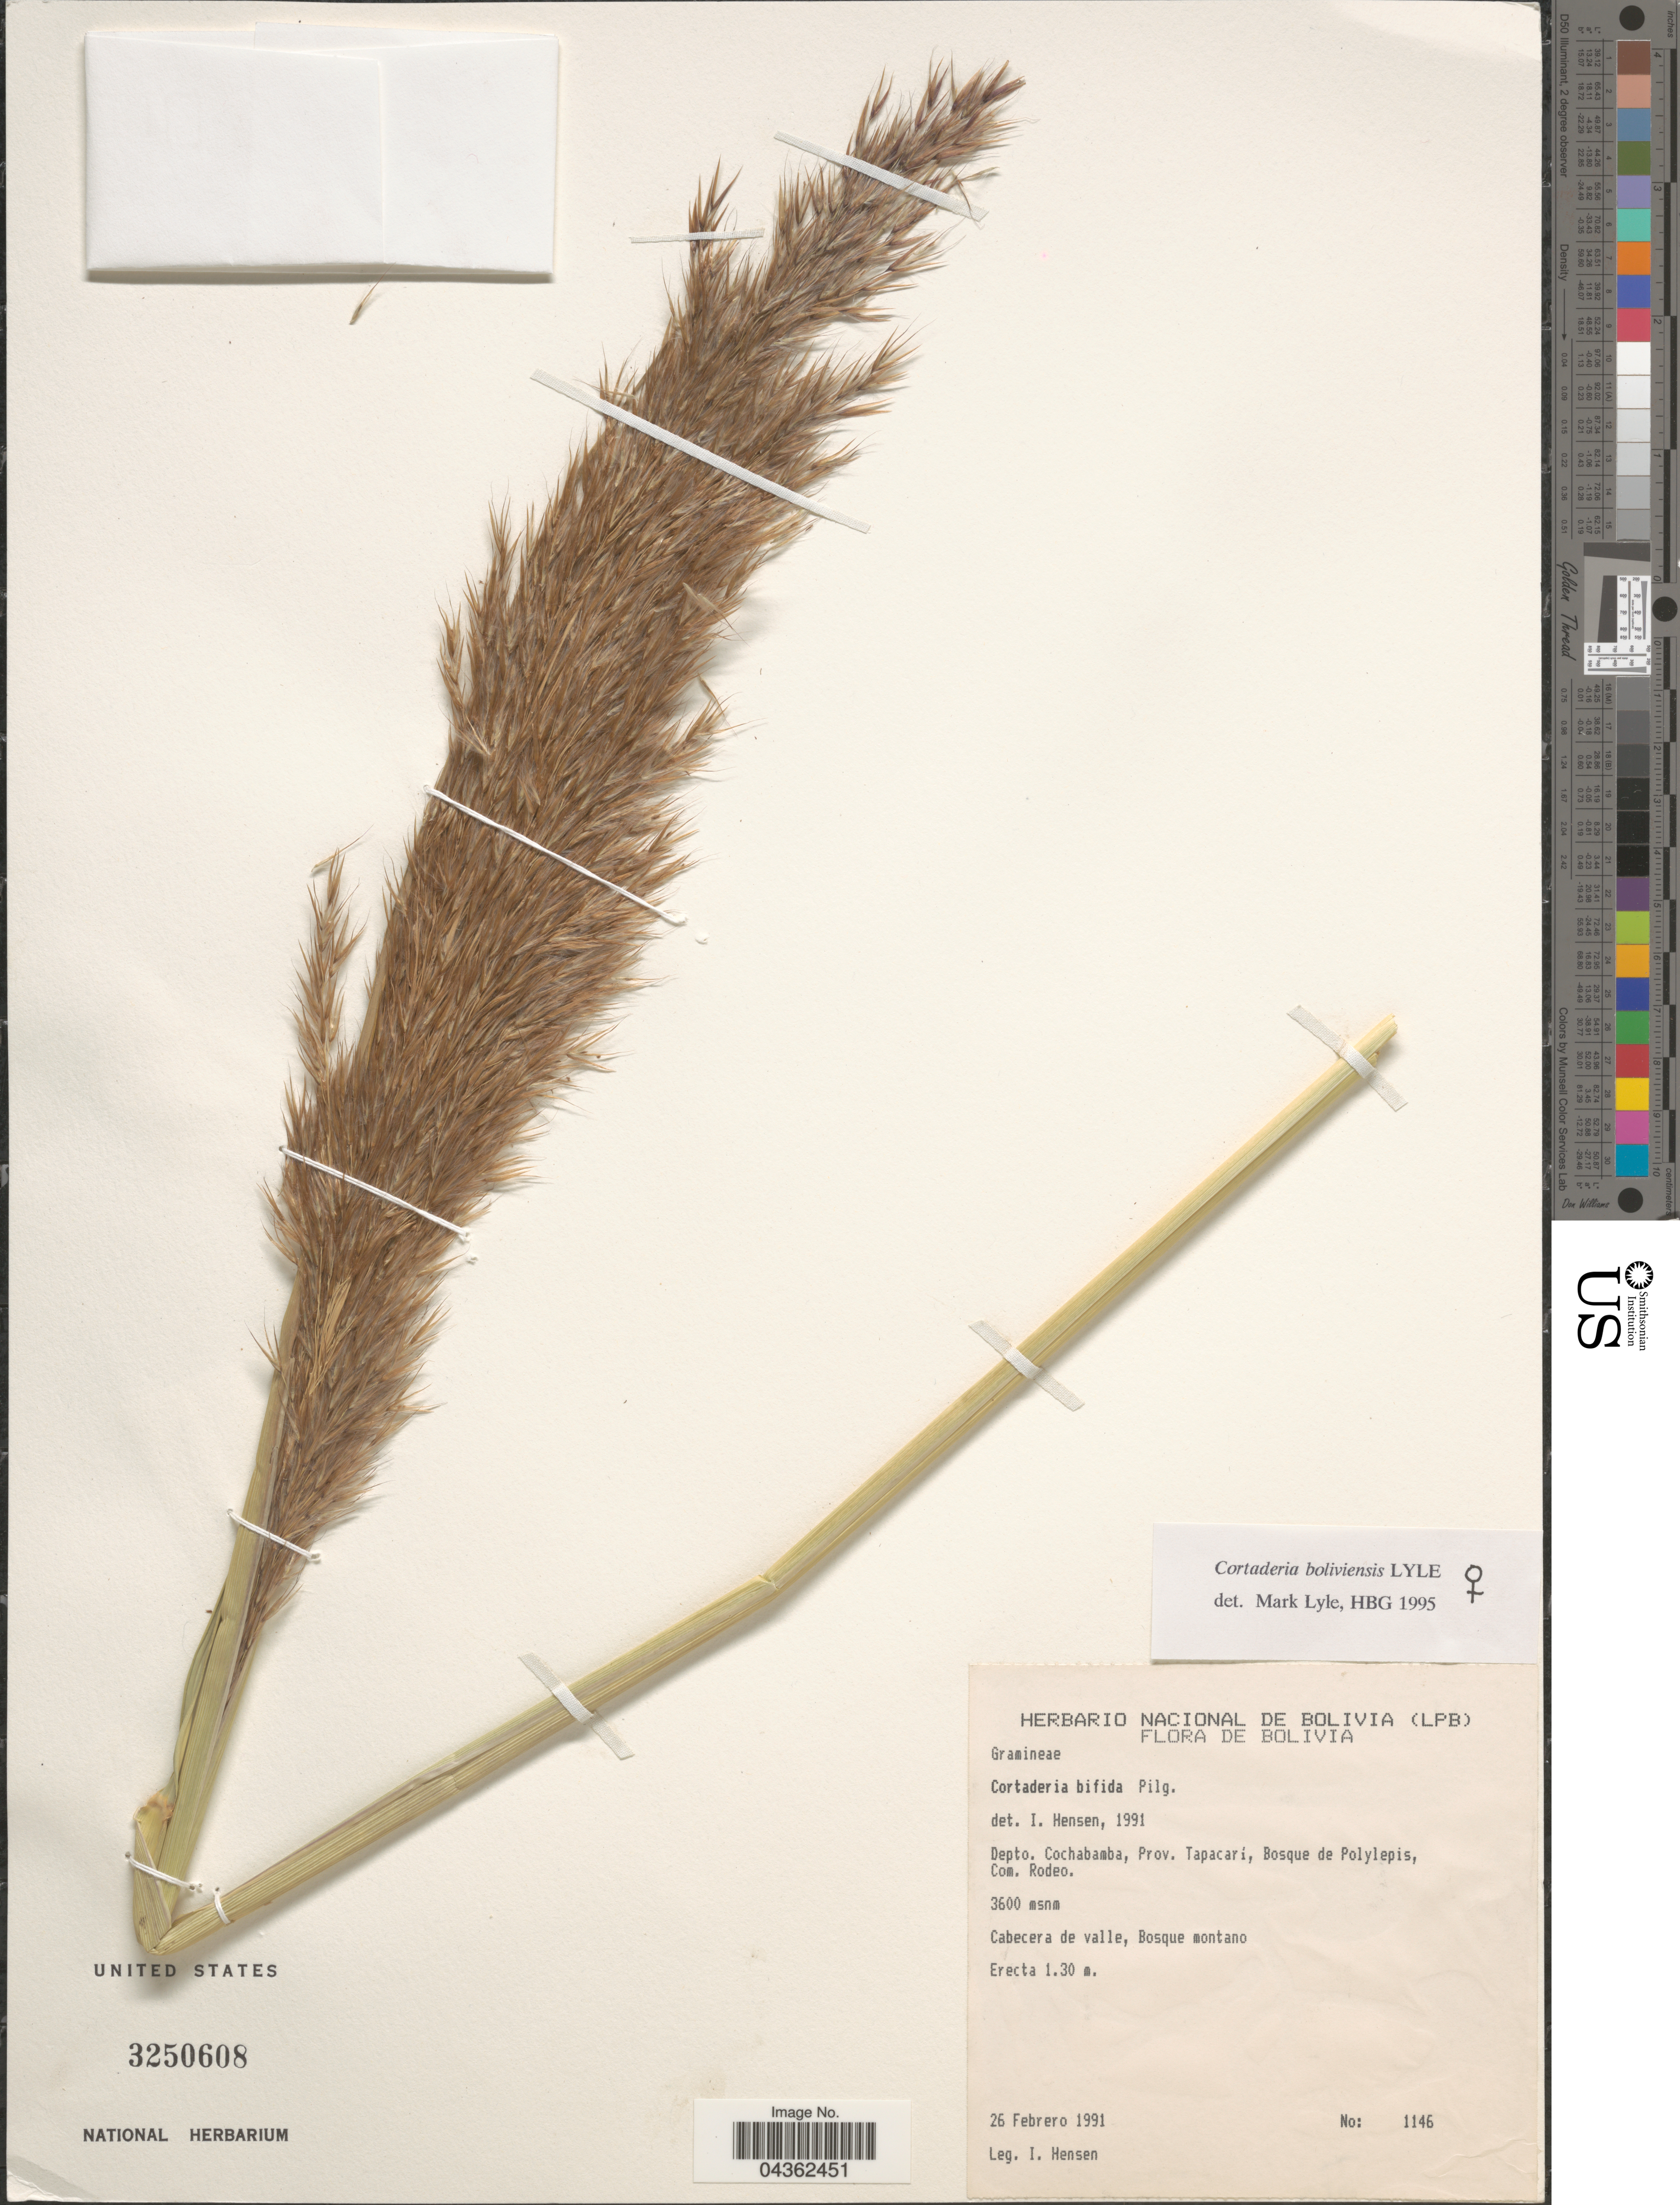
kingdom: Plantae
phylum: Tracheophyta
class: Liliopsida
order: Poales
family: Poaceae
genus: Cortaderia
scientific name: Cortaderia boliviensis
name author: Lyle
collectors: I. Hensen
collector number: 1146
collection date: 1991-02-26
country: Bolivia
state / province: Cochabamba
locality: Depto. Cochabamba, Prov. Tapacarí, Bosque de Polylepis, Com. Rodeo.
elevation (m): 3600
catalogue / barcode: US 3250608